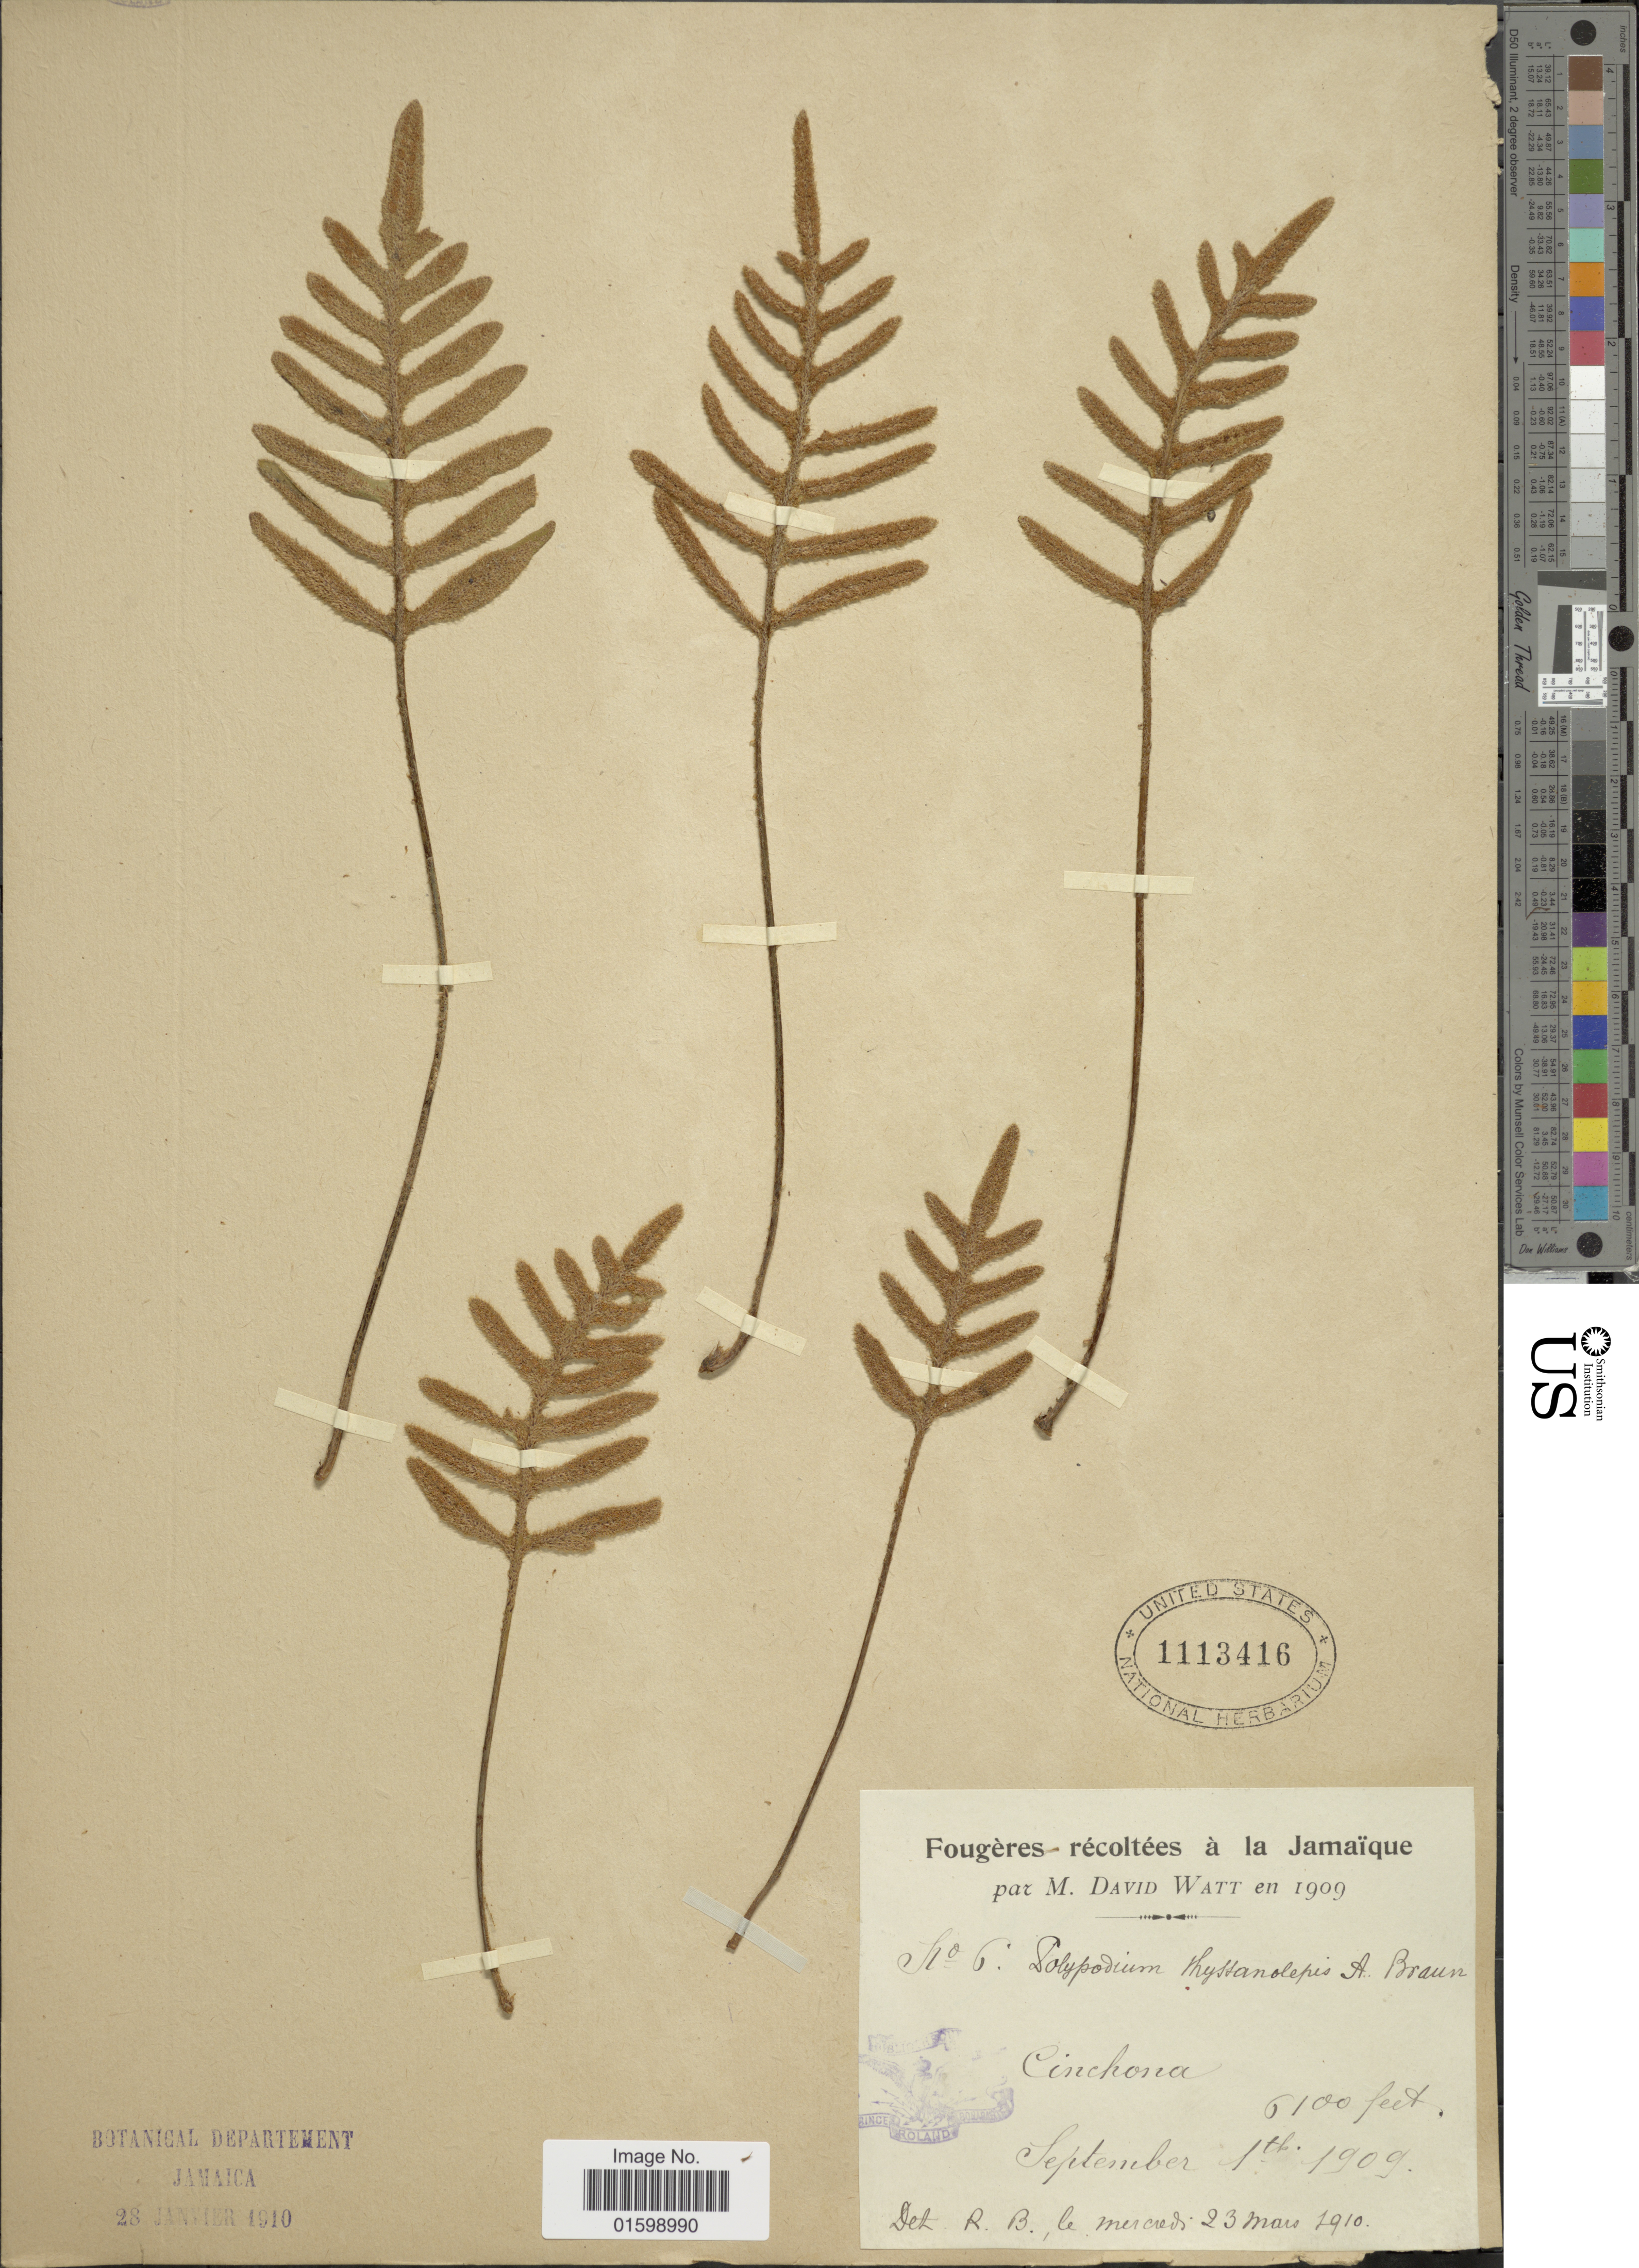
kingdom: Plantae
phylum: Tracheophyta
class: Polypodiopsida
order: Polypodiales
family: Polypodiaceae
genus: Pleopeltis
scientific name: Pleopeltis thyssanolepis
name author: (A. Braun ex Klotzsch) E.G. Andrews & Windham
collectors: M. N. Watt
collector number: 6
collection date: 1909-09-01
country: Jamaica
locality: Cinchona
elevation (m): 1859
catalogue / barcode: US 1113416